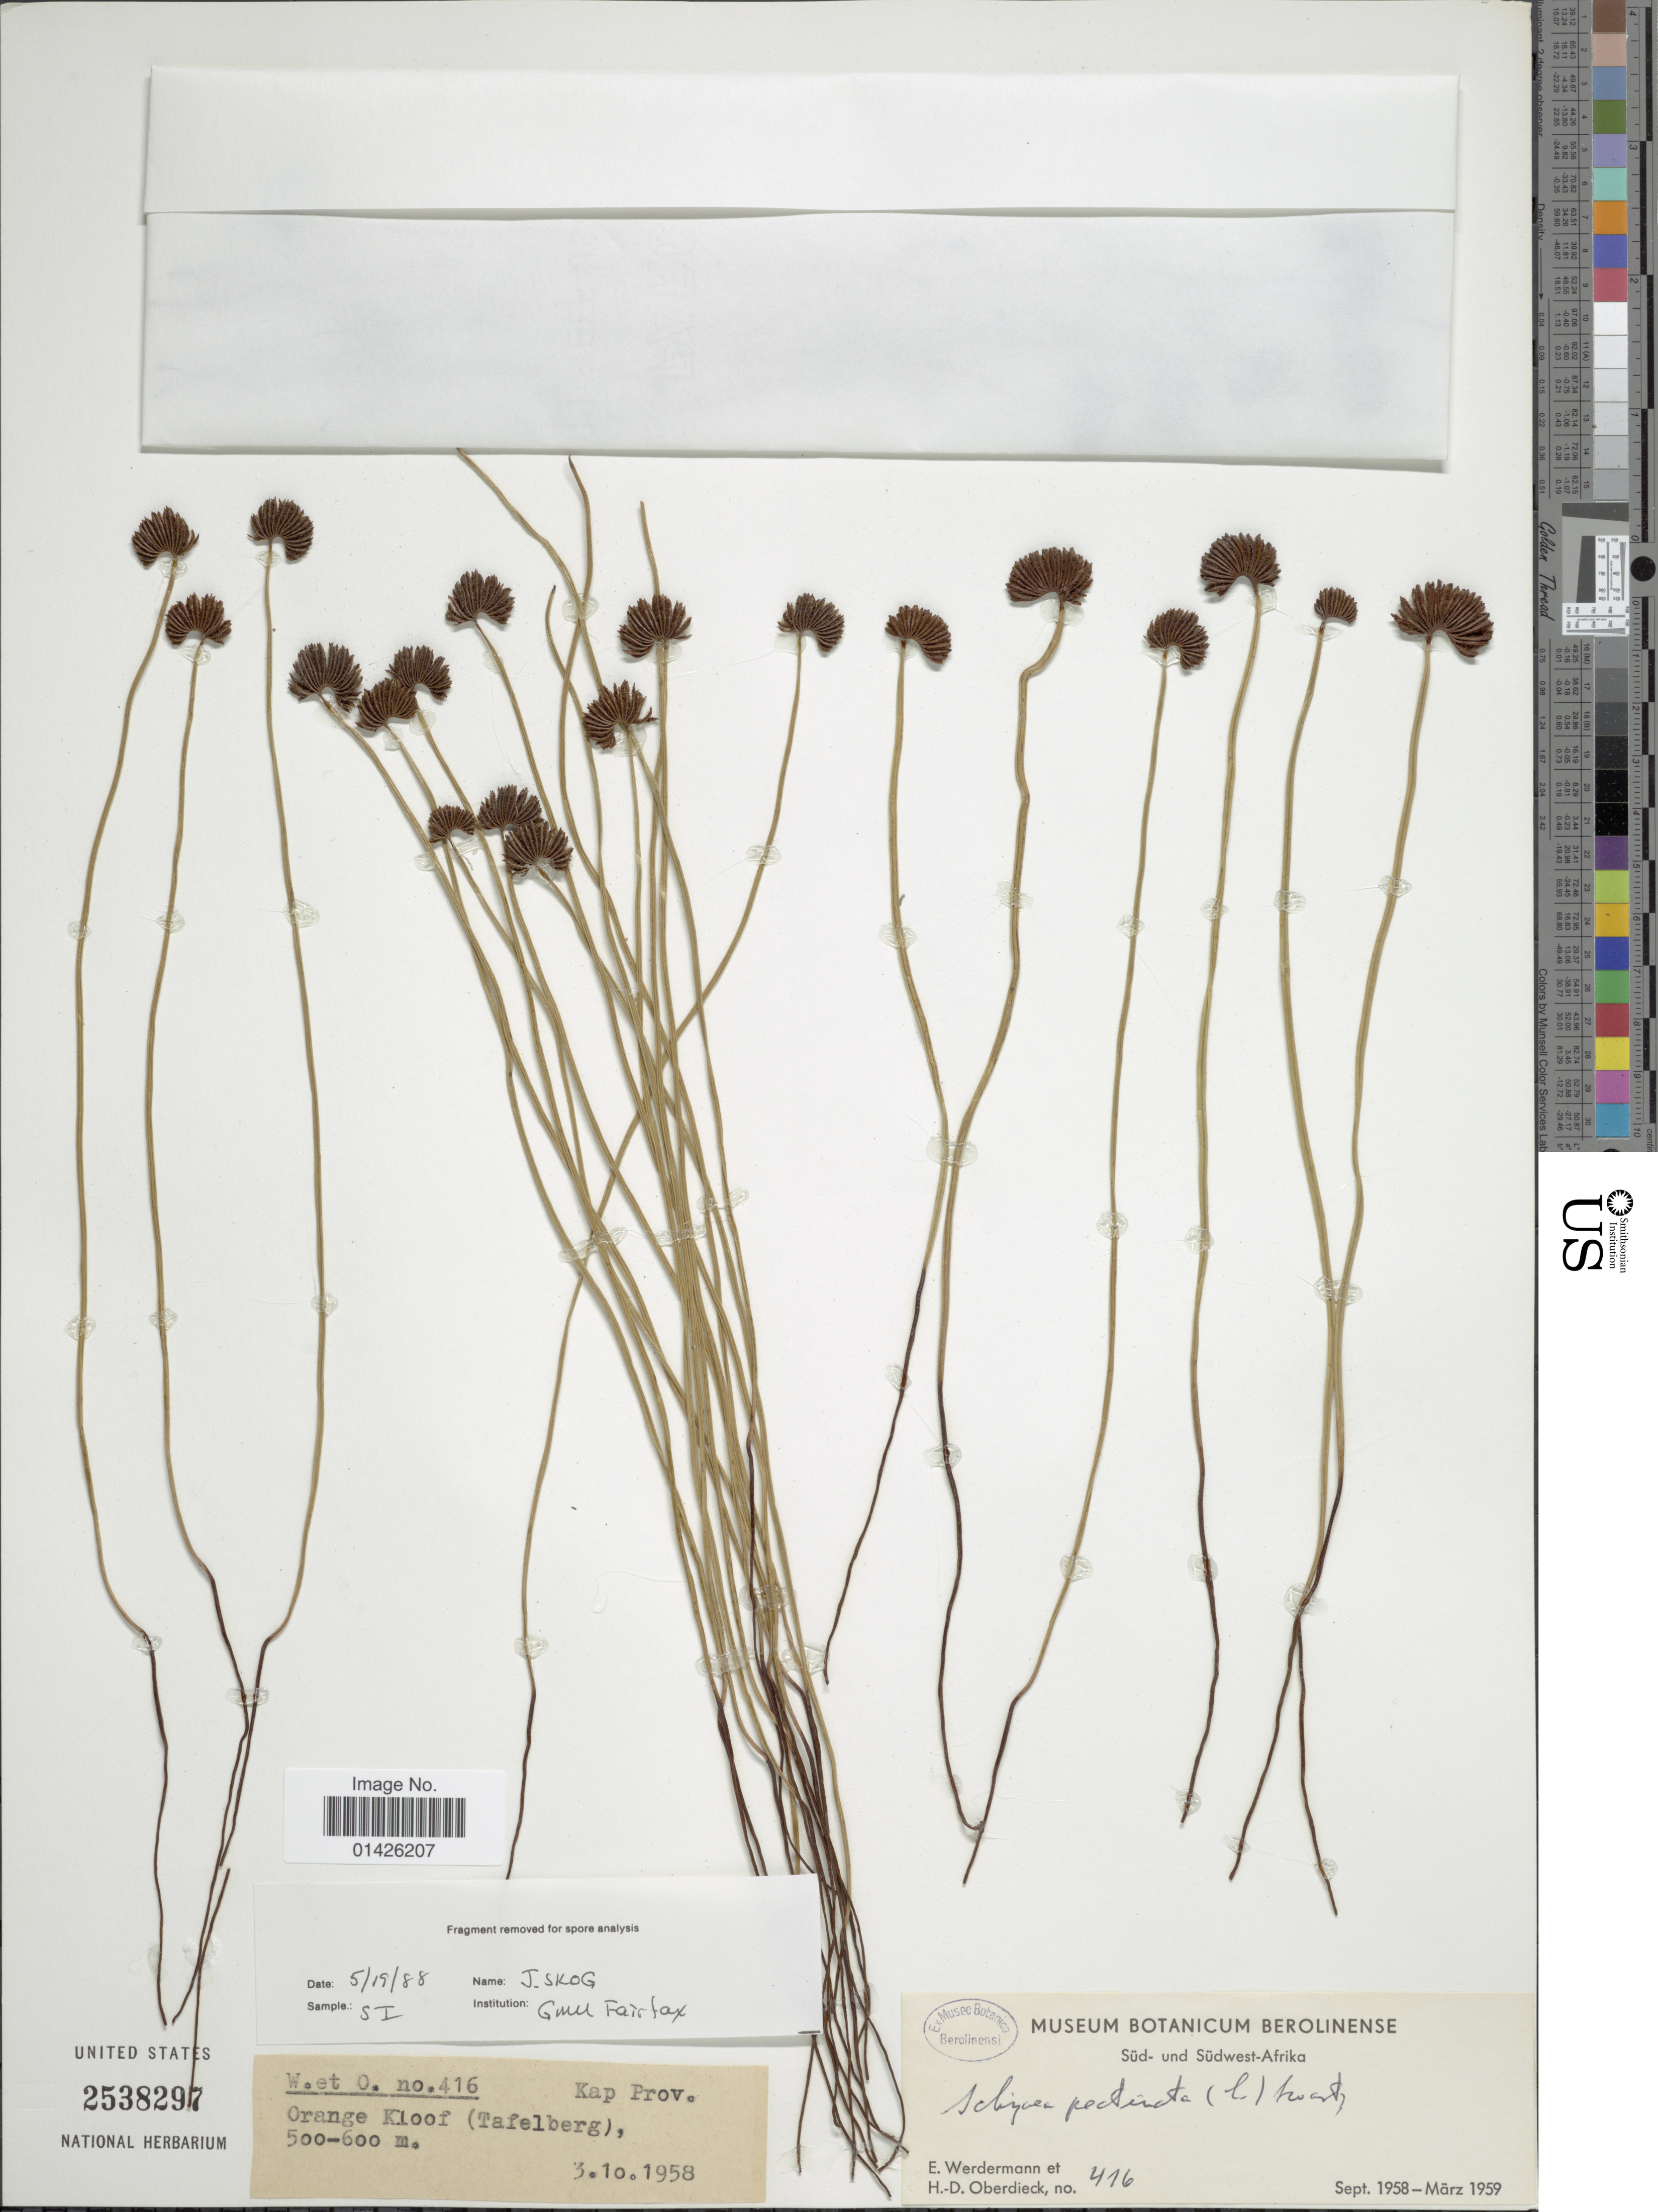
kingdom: Plantae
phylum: Tracheophyta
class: Polypodiopsida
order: Schizaeales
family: Schizaeaceae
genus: Schizaea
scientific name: Schizaea pectinata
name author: (L.) Sw.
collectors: E. Werdermann & H. Oberdieck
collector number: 416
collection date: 1958-10-03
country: South Africa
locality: Kap prov. Orange Kloof (Tafelberg)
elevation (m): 500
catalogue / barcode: US 2538297